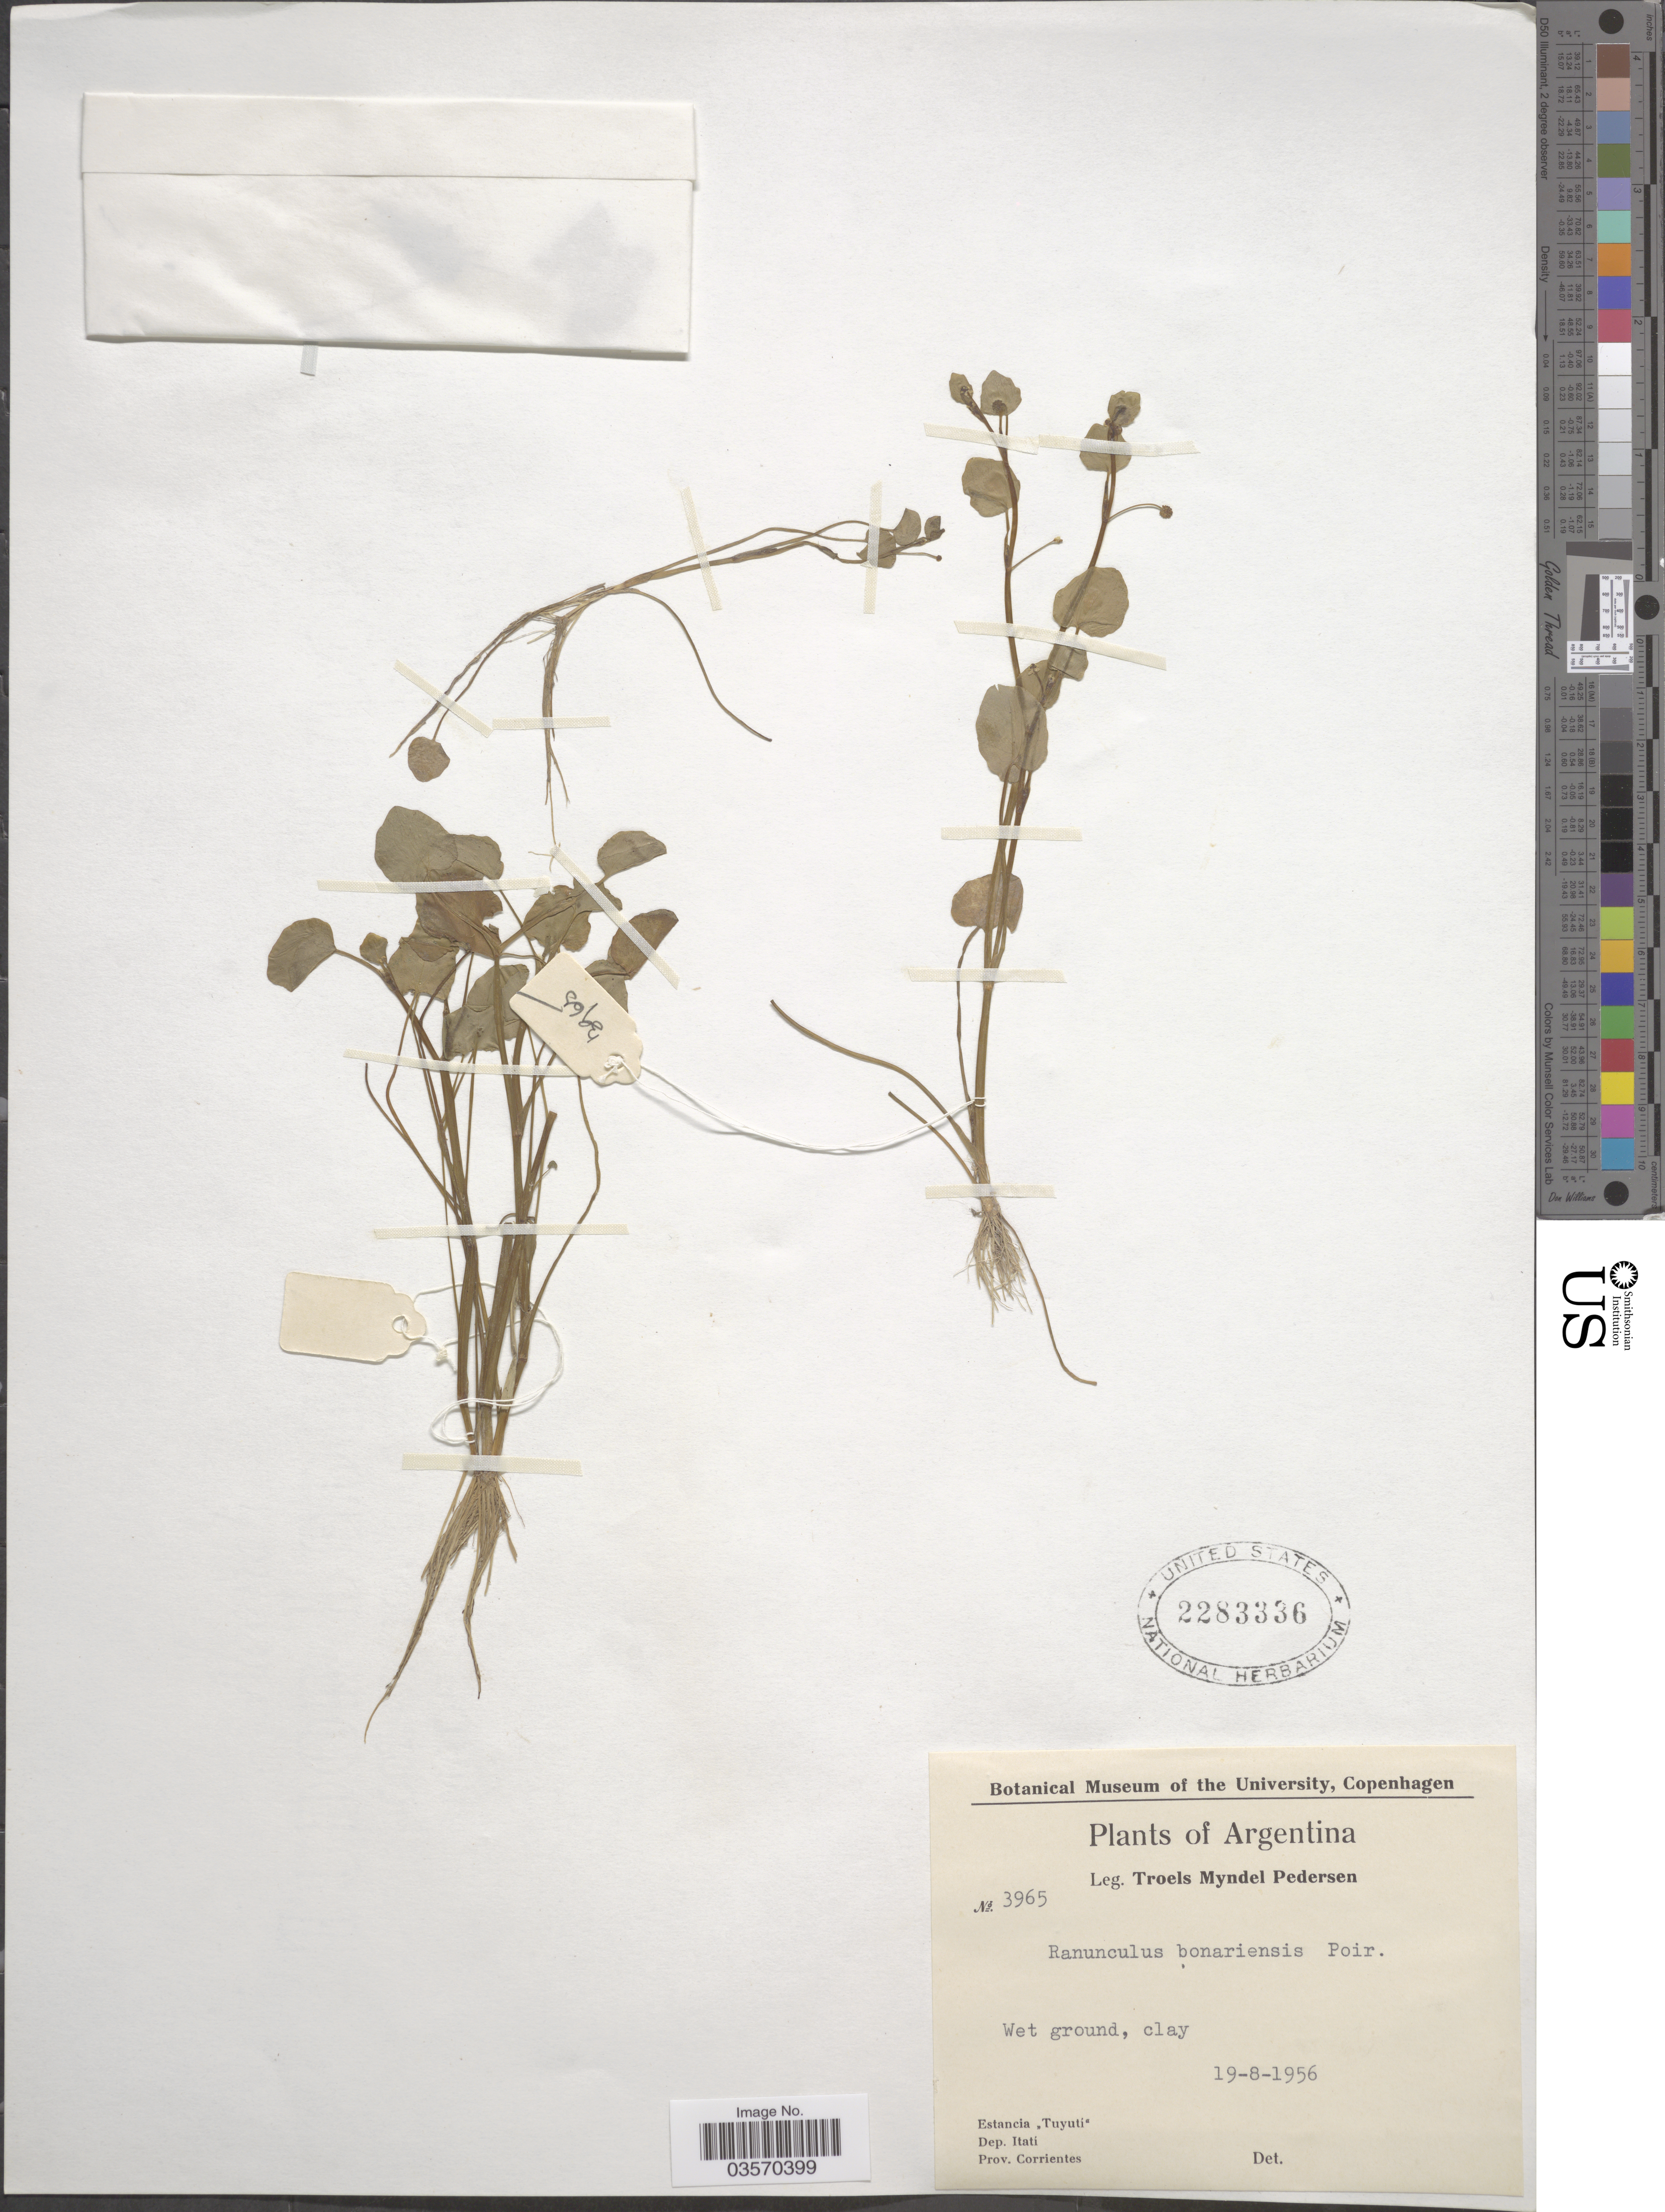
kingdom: Plantae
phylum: Tracheophyta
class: Magnoliopsida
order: Ranunculales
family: Ranunculaceae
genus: Ranunculus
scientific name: Ranunculus bonariensis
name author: Poir.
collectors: T. Pederson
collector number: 3965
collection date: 1956-08-19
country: Argentina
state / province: Corrientes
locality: Estancia "Tuyuti". Dep. Itati.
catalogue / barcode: US 2283336